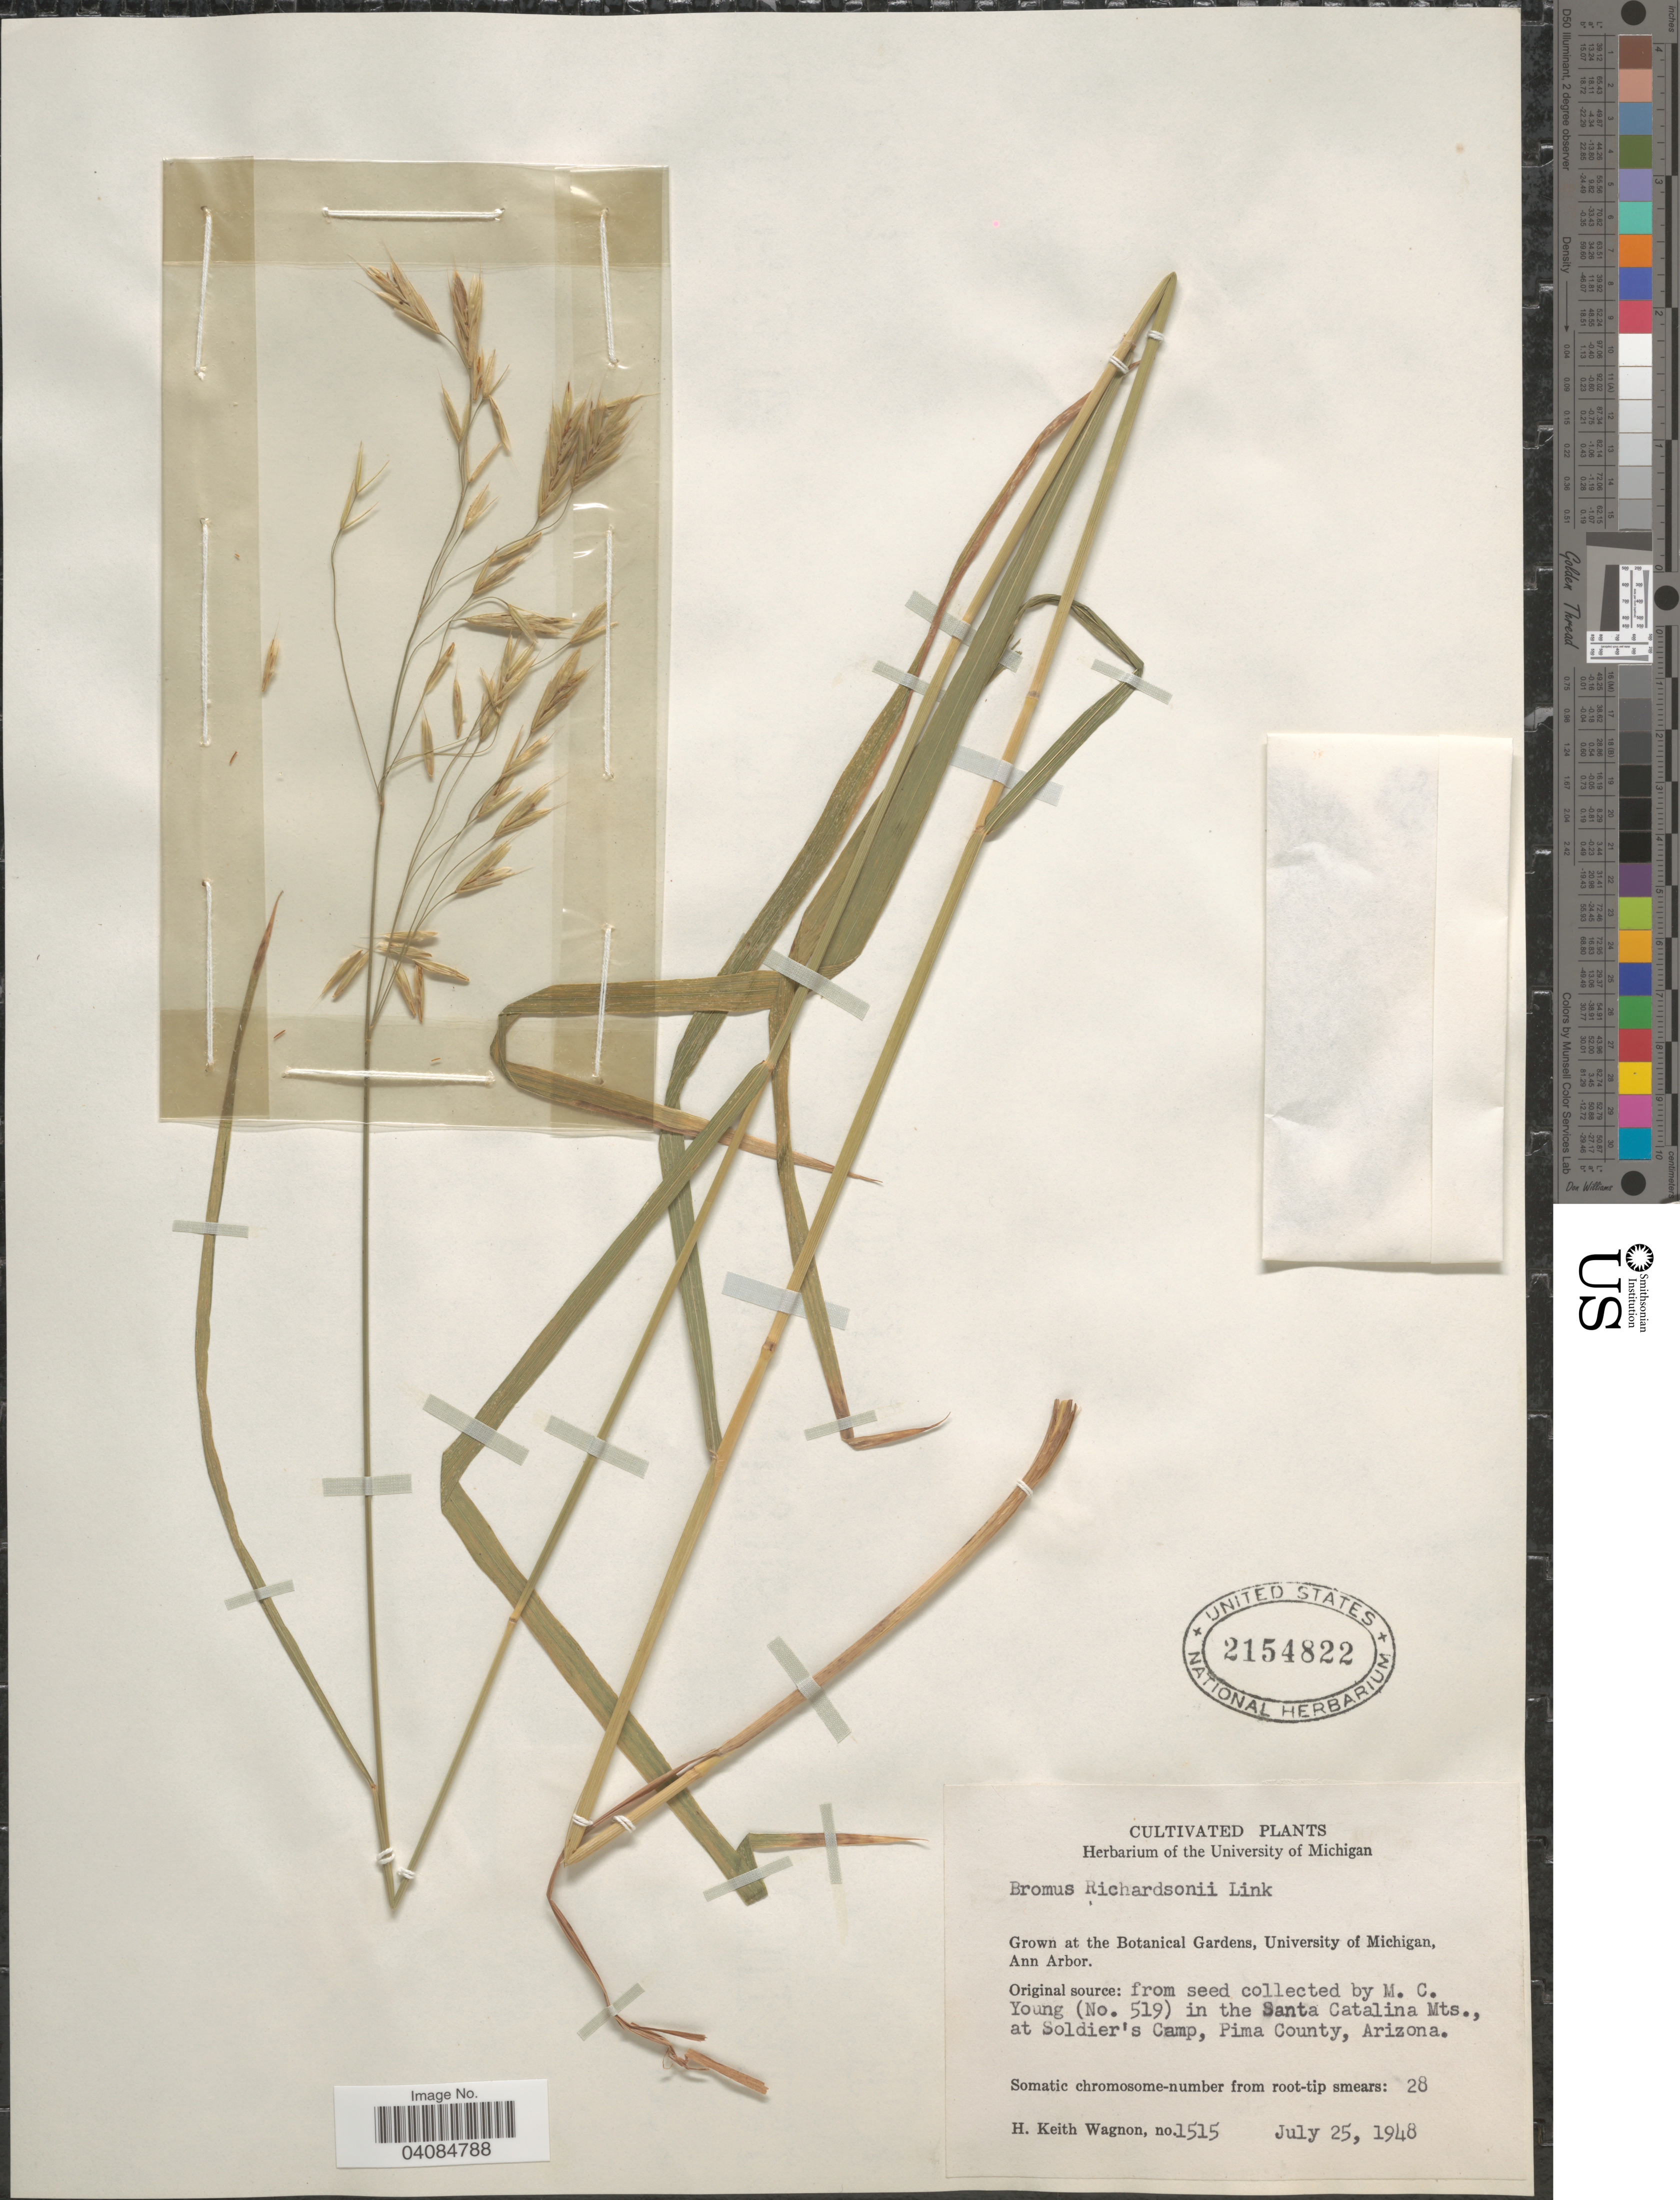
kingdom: Plantae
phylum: Tracheophyta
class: Liliopsida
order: Poales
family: Poaceae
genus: Bromus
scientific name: Bromus richardsonii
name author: Link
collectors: H. Wagnon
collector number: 1515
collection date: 1948-07-25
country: United States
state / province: Michigan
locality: At the Botanical Gardens, University of Michigan, Ann Arbor.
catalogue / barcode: US 2154822